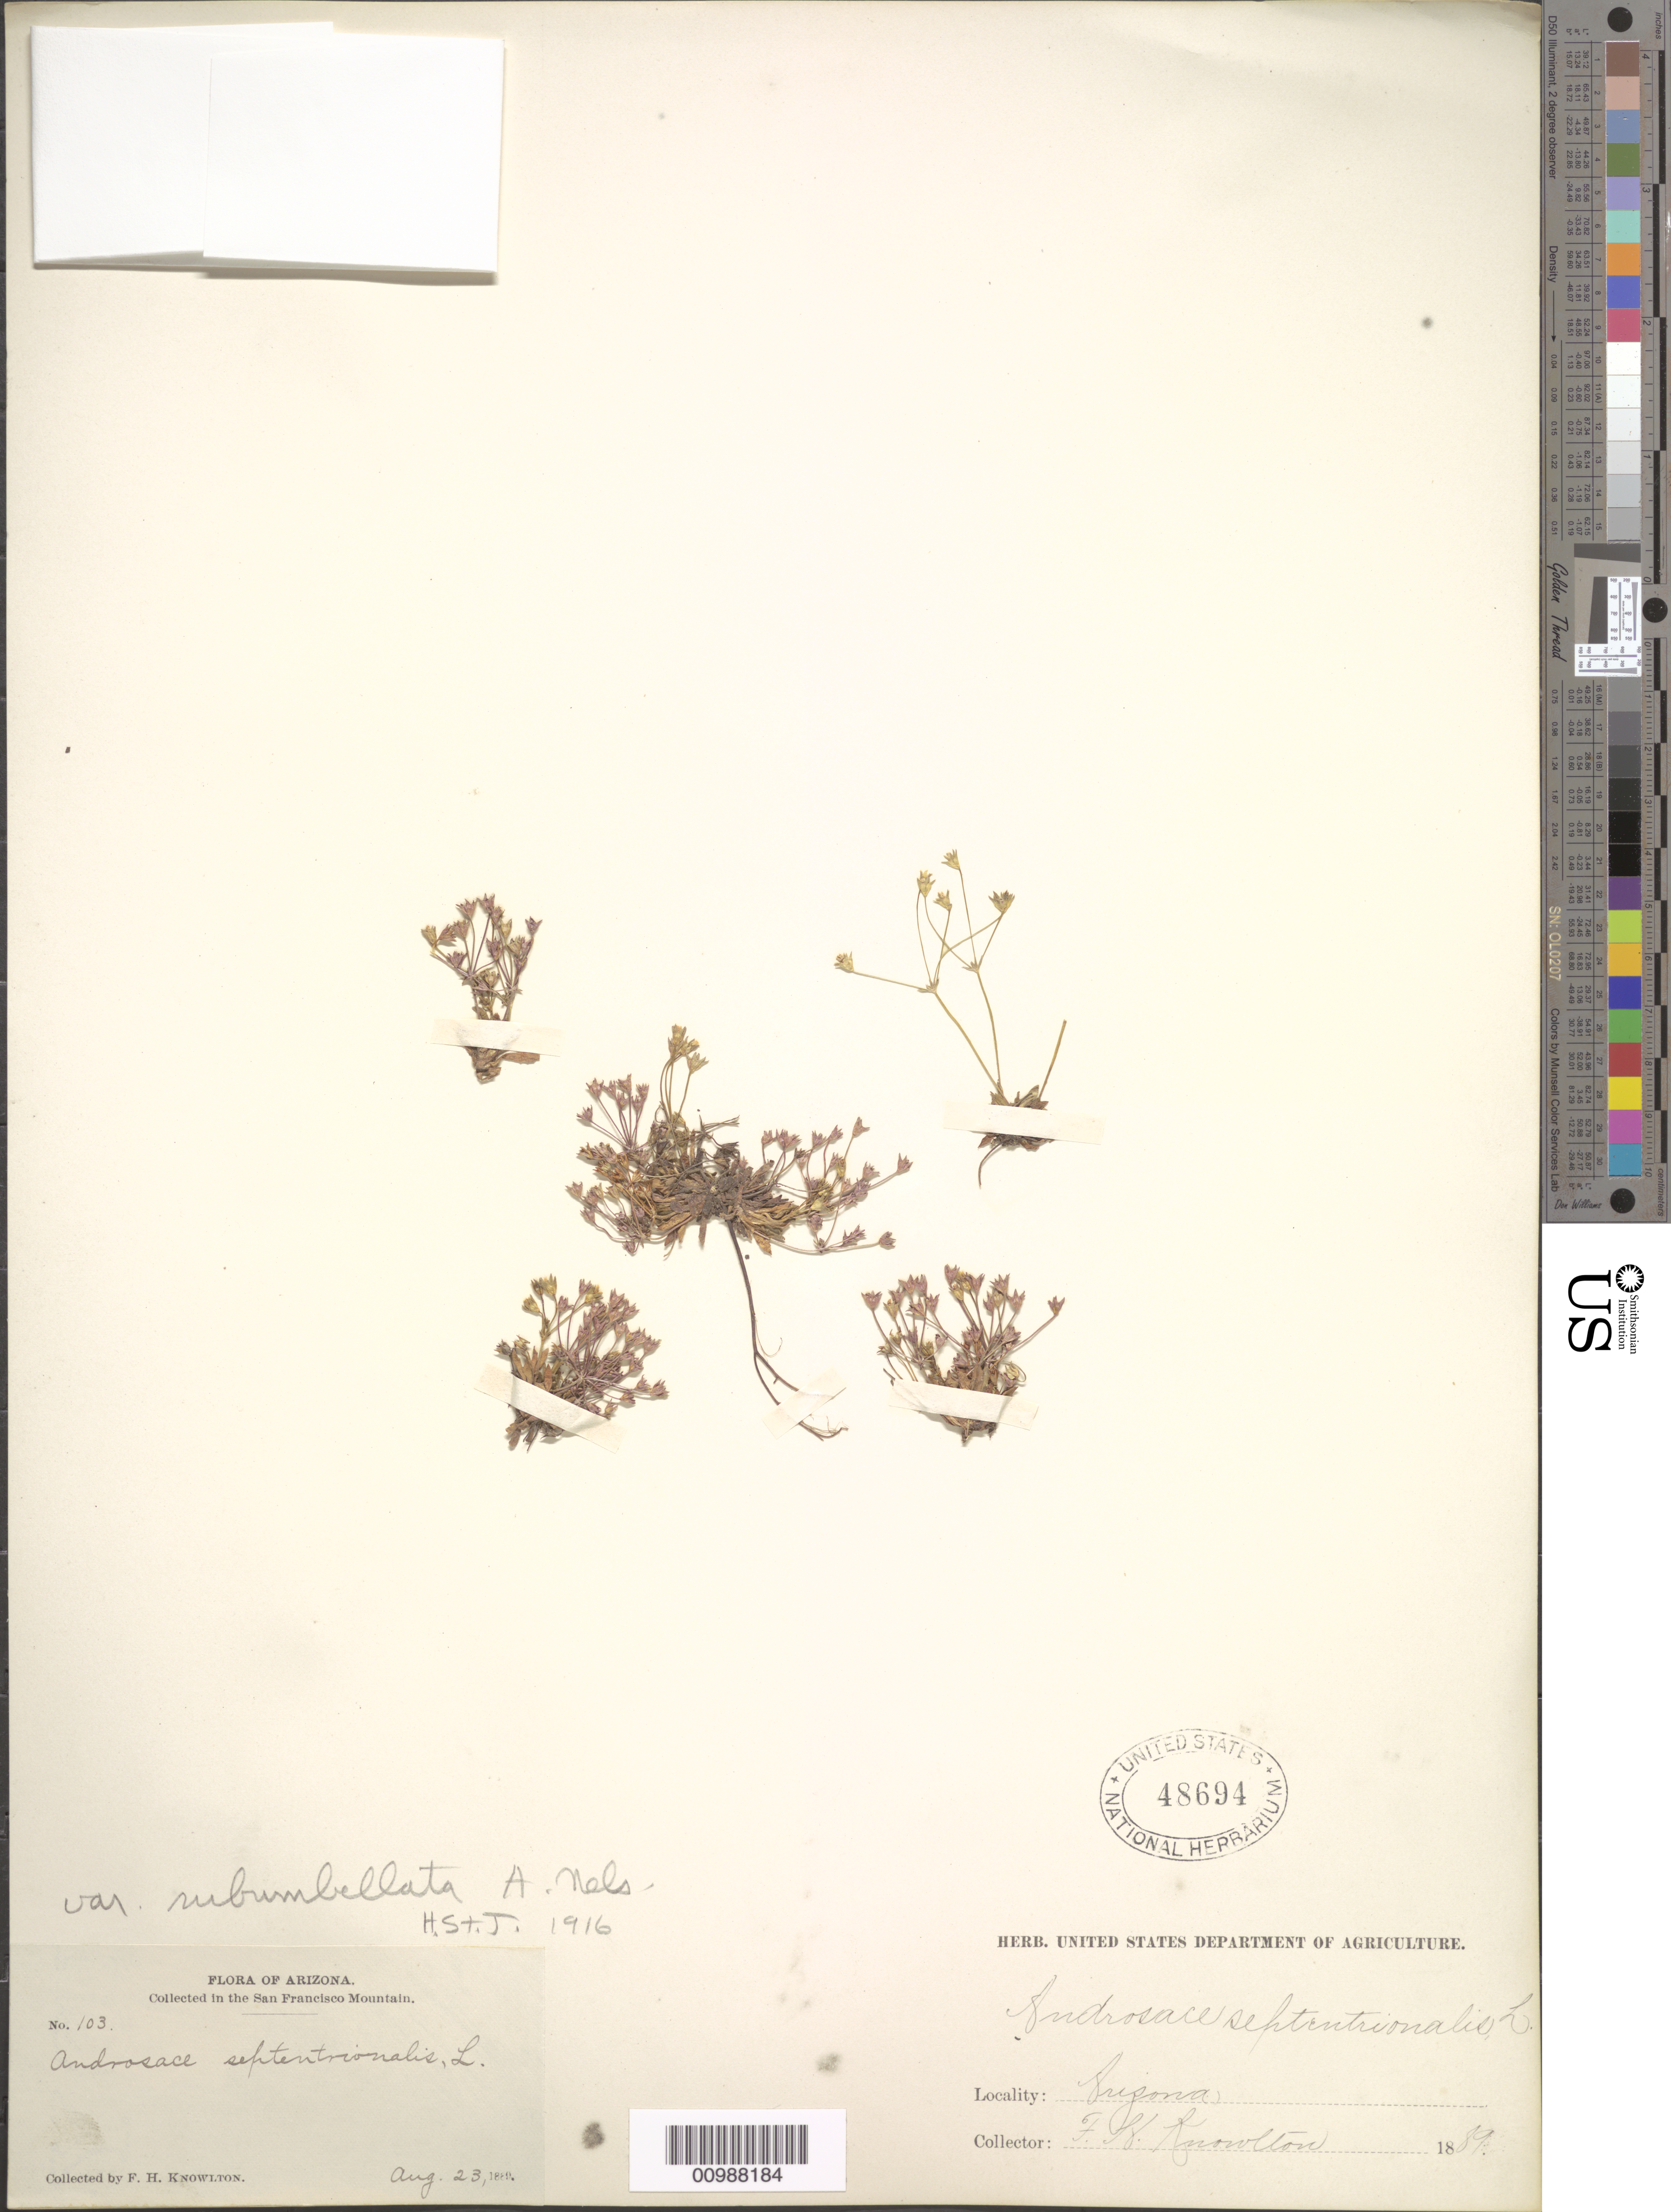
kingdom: Plantae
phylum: Tracheophyta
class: Magnoliopsida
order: Ericales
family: Primulaceae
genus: Androsace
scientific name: Androsace septentrionalis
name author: L.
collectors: F. H. Knowlton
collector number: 103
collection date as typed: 23 Aug 1889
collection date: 1889-08-23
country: United States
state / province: Arizona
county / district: Coconino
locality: San Francisco Mountains.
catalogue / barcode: US 48694